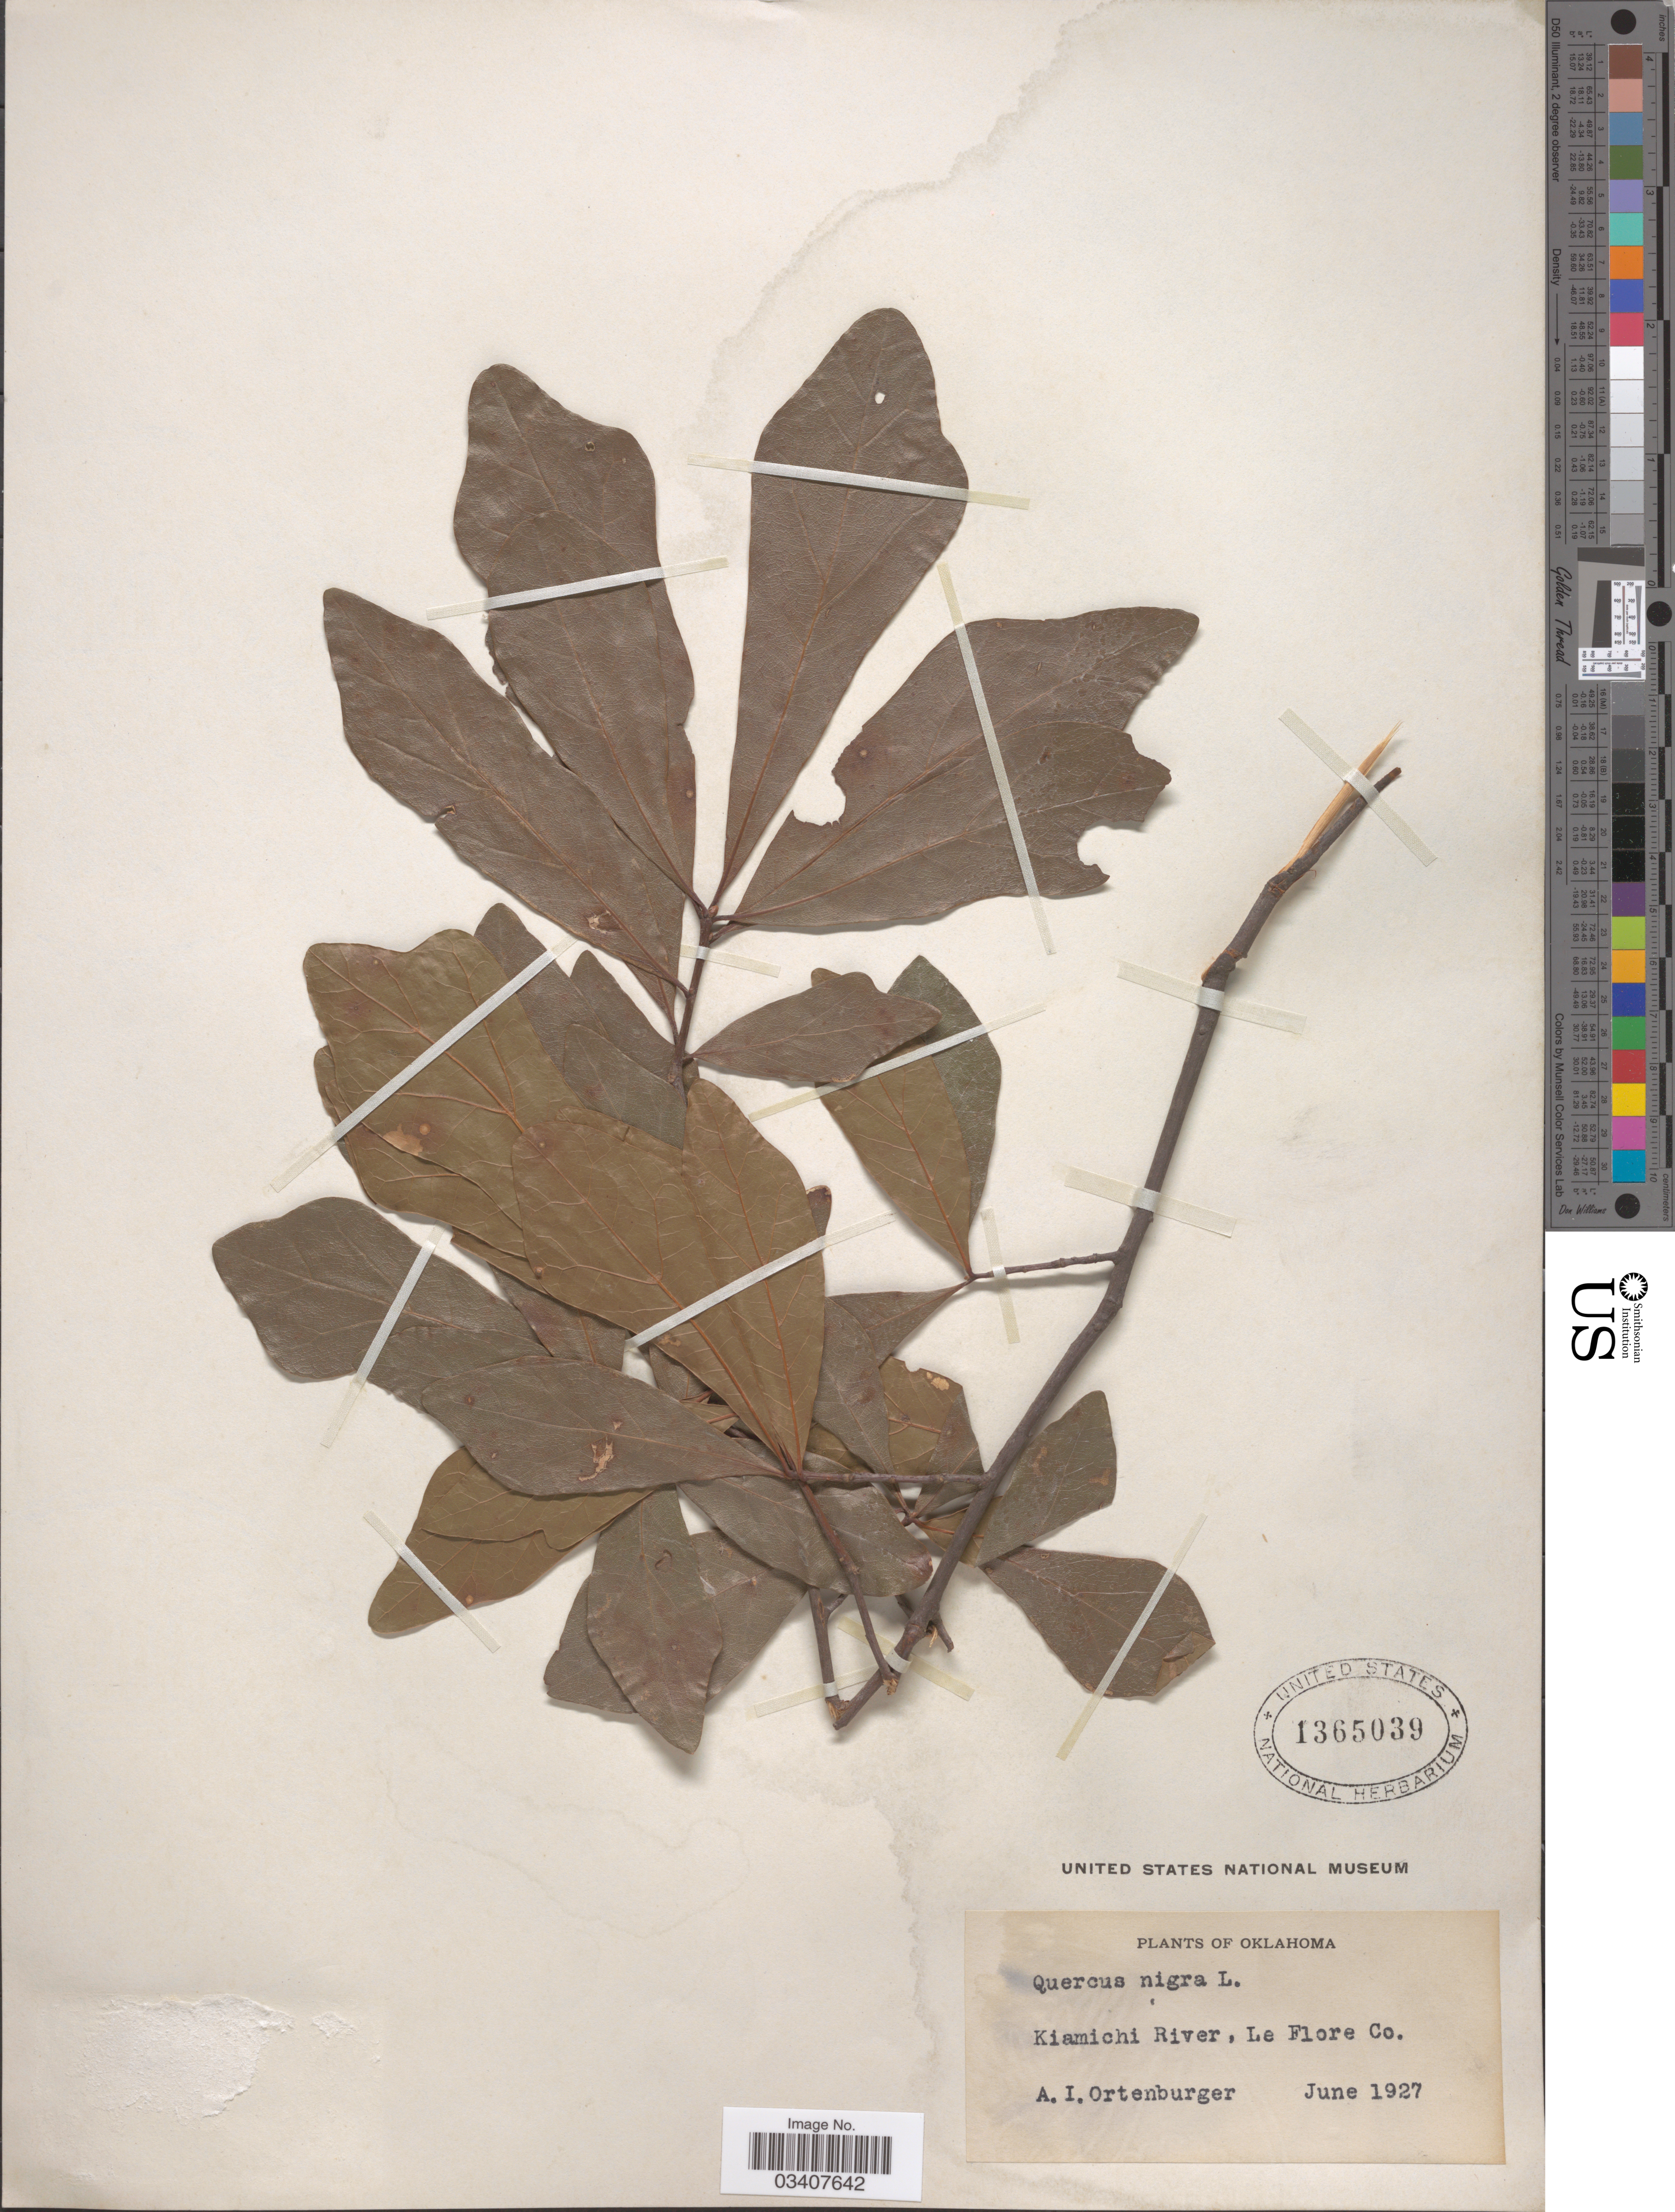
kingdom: Plantae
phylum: Tracheophyta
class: Magnoliopsida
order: Fagales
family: Fagaceae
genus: Quercus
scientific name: Quercus nigra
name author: L.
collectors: A. Ortenburger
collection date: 1927-06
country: United States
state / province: Oklahoma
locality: Kiamichi River, Le Flore Co.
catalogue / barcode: US 1365039